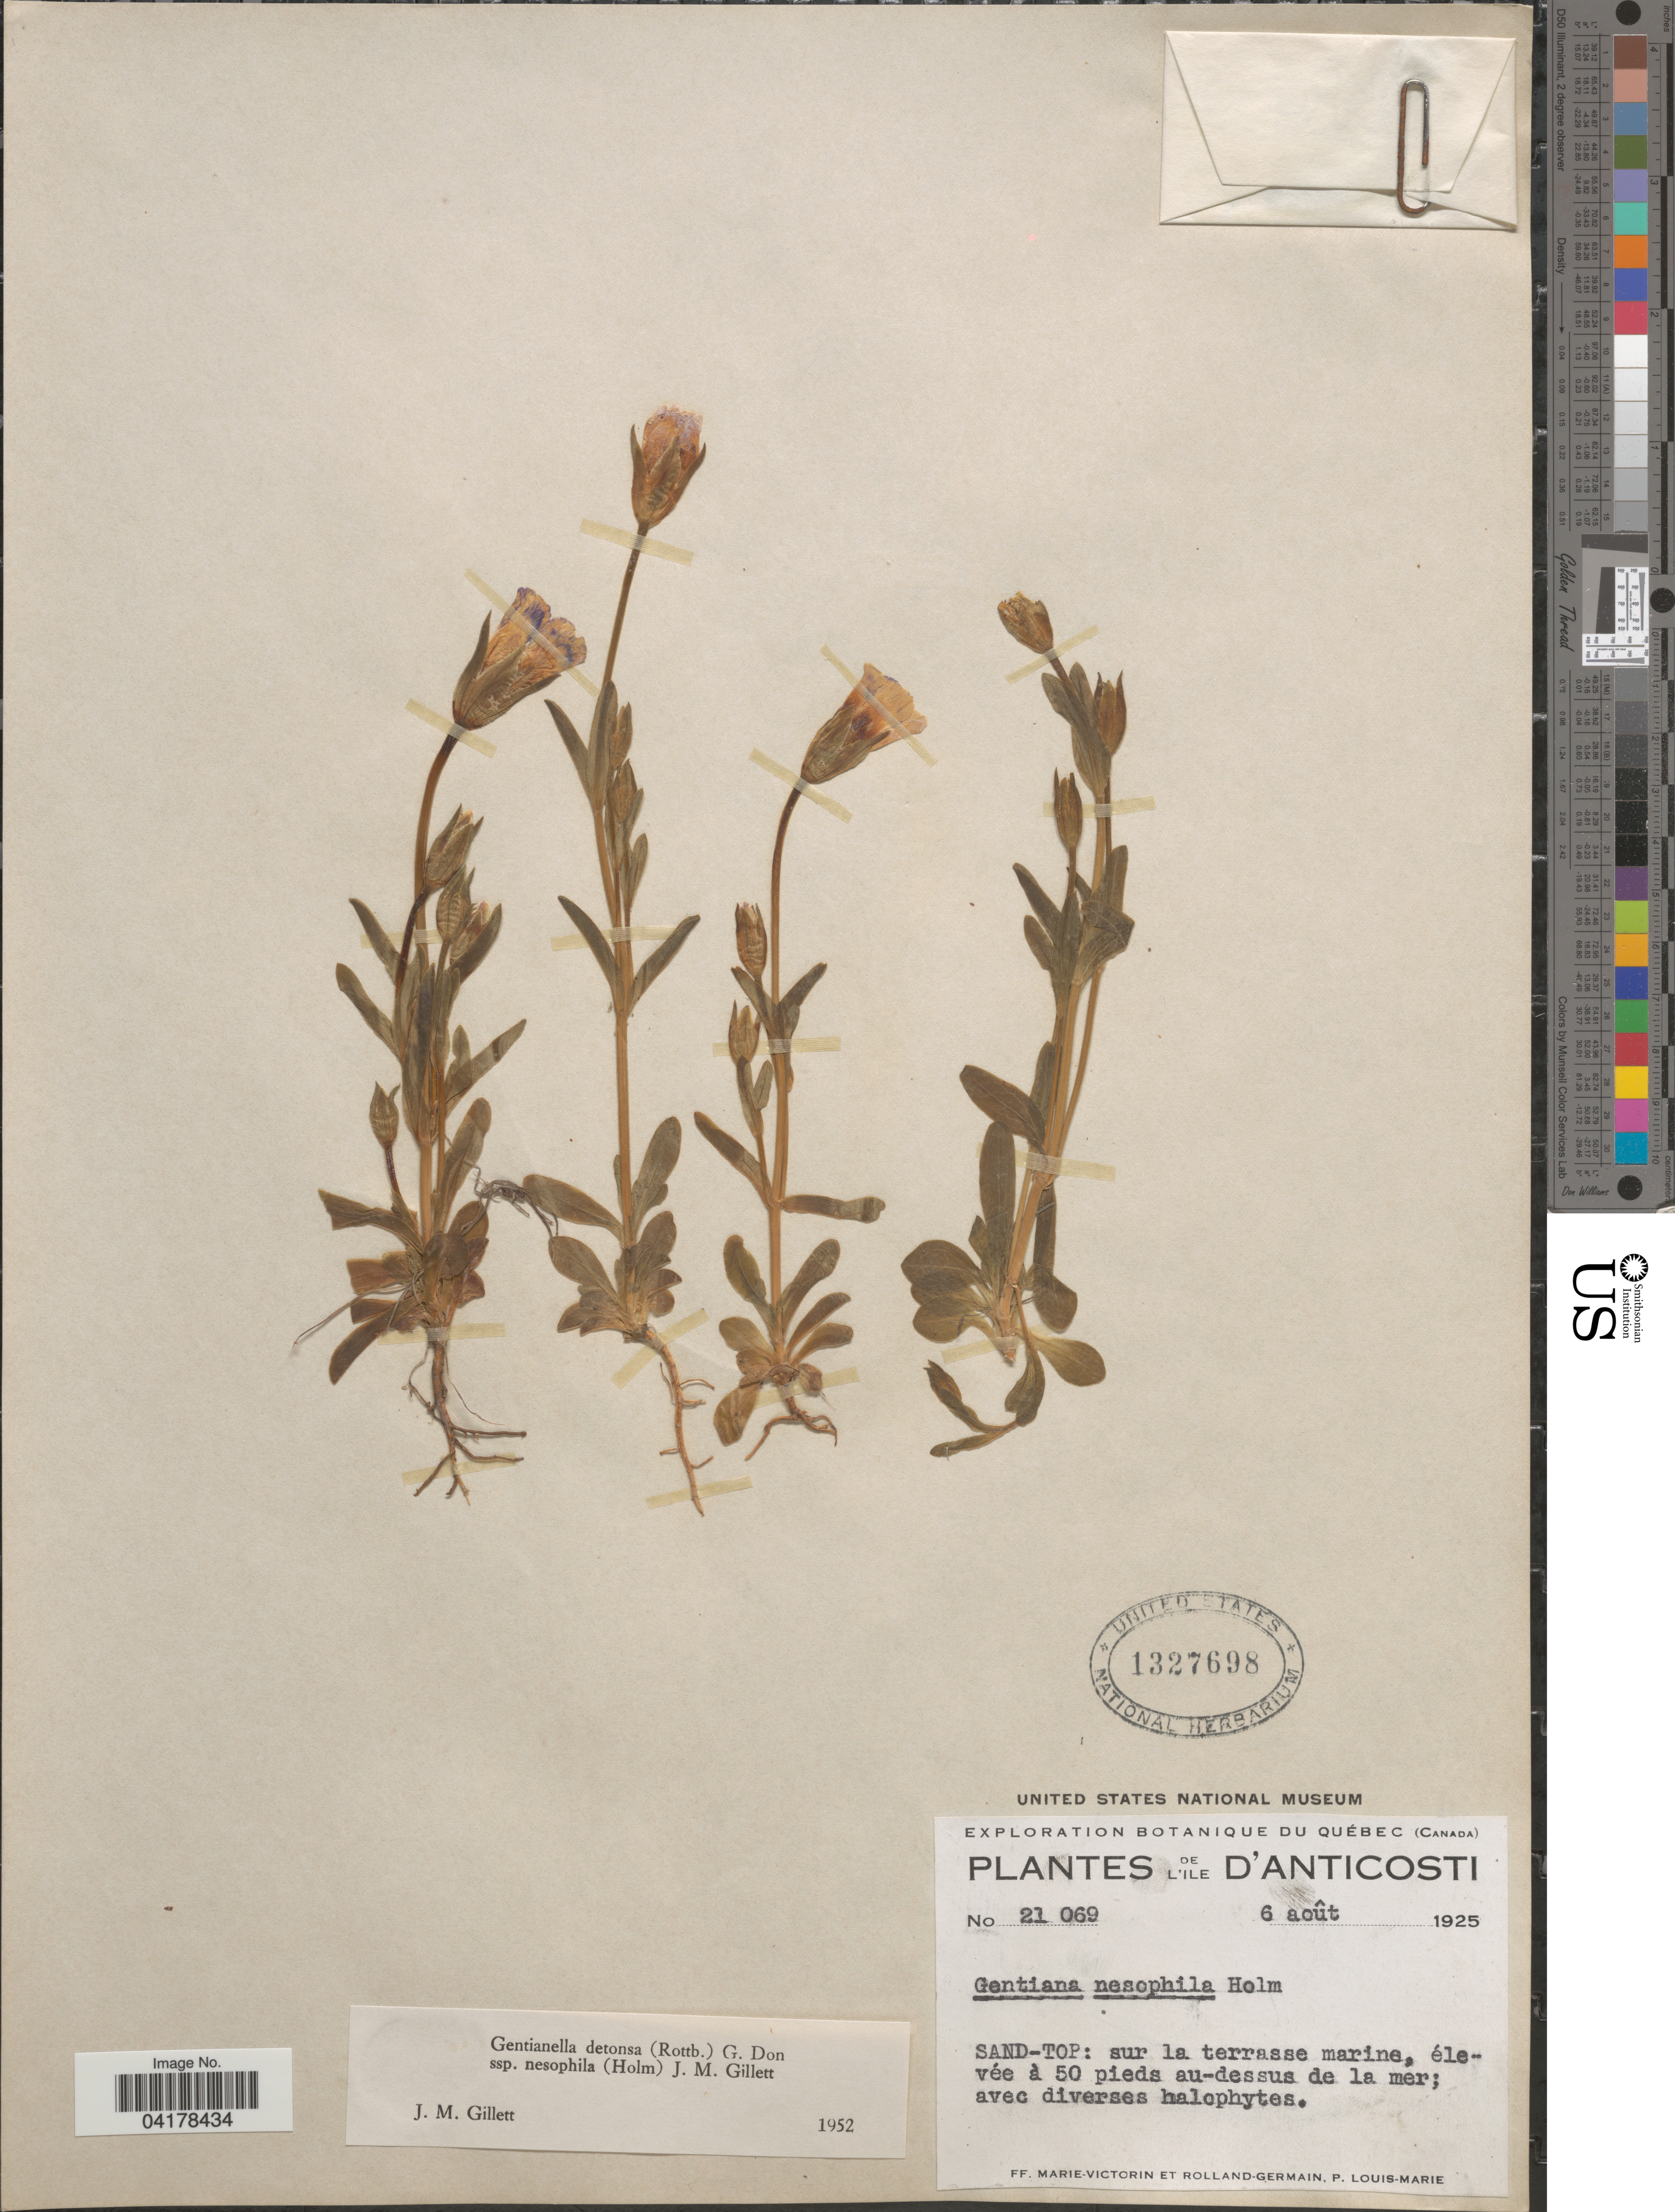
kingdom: Plantae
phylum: Tracheophyta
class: Magnoliopsida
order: Gentianales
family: Gentianaceae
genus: Gentianella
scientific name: Gentianella detonsa subsp. nesophila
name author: (T. Holm) J.M. Gillett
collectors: F. Marie-Victorin, Rolland-Germain & L.-M. LaLonde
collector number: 21069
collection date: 1925-08-06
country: Canada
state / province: Quebec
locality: Exploration Botanique du Québec (Canada). L'Ile d'Anticosti. Sand-Top.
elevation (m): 15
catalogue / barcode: US 1327698